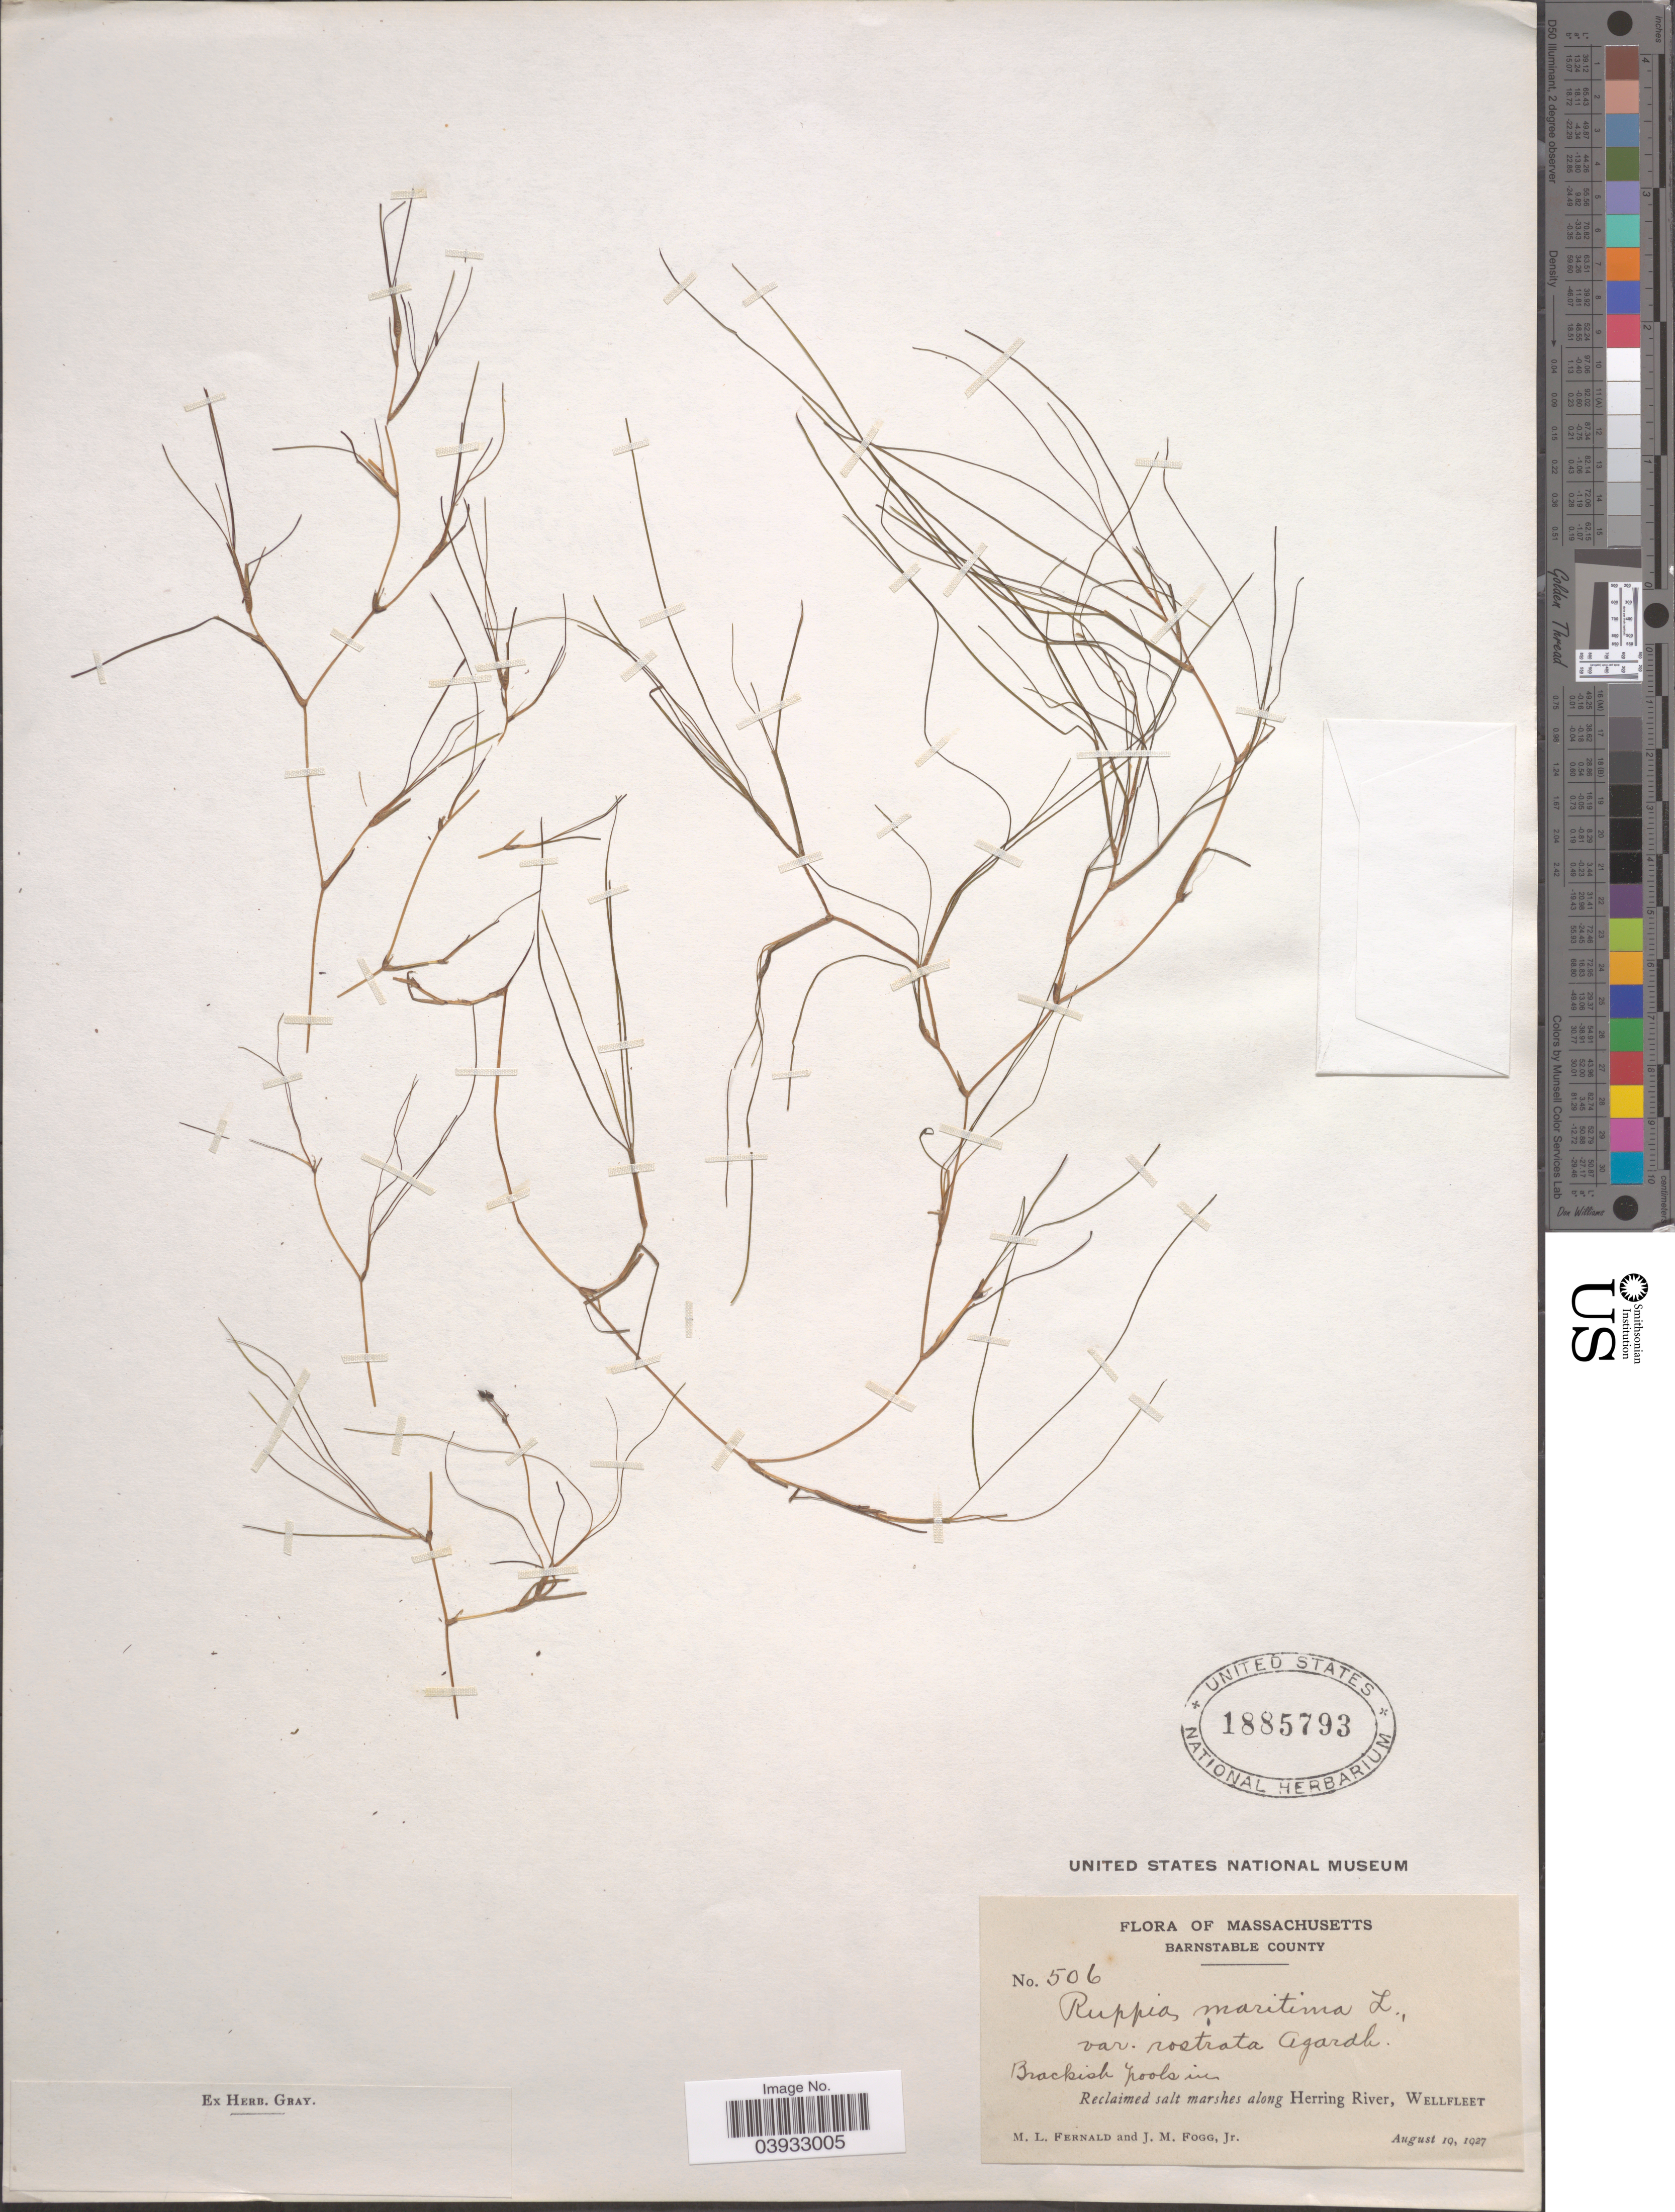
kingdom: Plantae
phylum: Tracheophyta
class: Liliopsida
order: Alismatales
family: Ruppiaceae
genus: Ruppia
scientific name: Ruppia maritima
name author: L.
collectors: M. L. Fernald & J. Fogg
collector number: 506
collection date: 1927-08-10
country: United States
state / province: Massachusetts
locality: Barnstable County. Along Herring River, Wellfleet.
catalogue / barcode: US 1885793